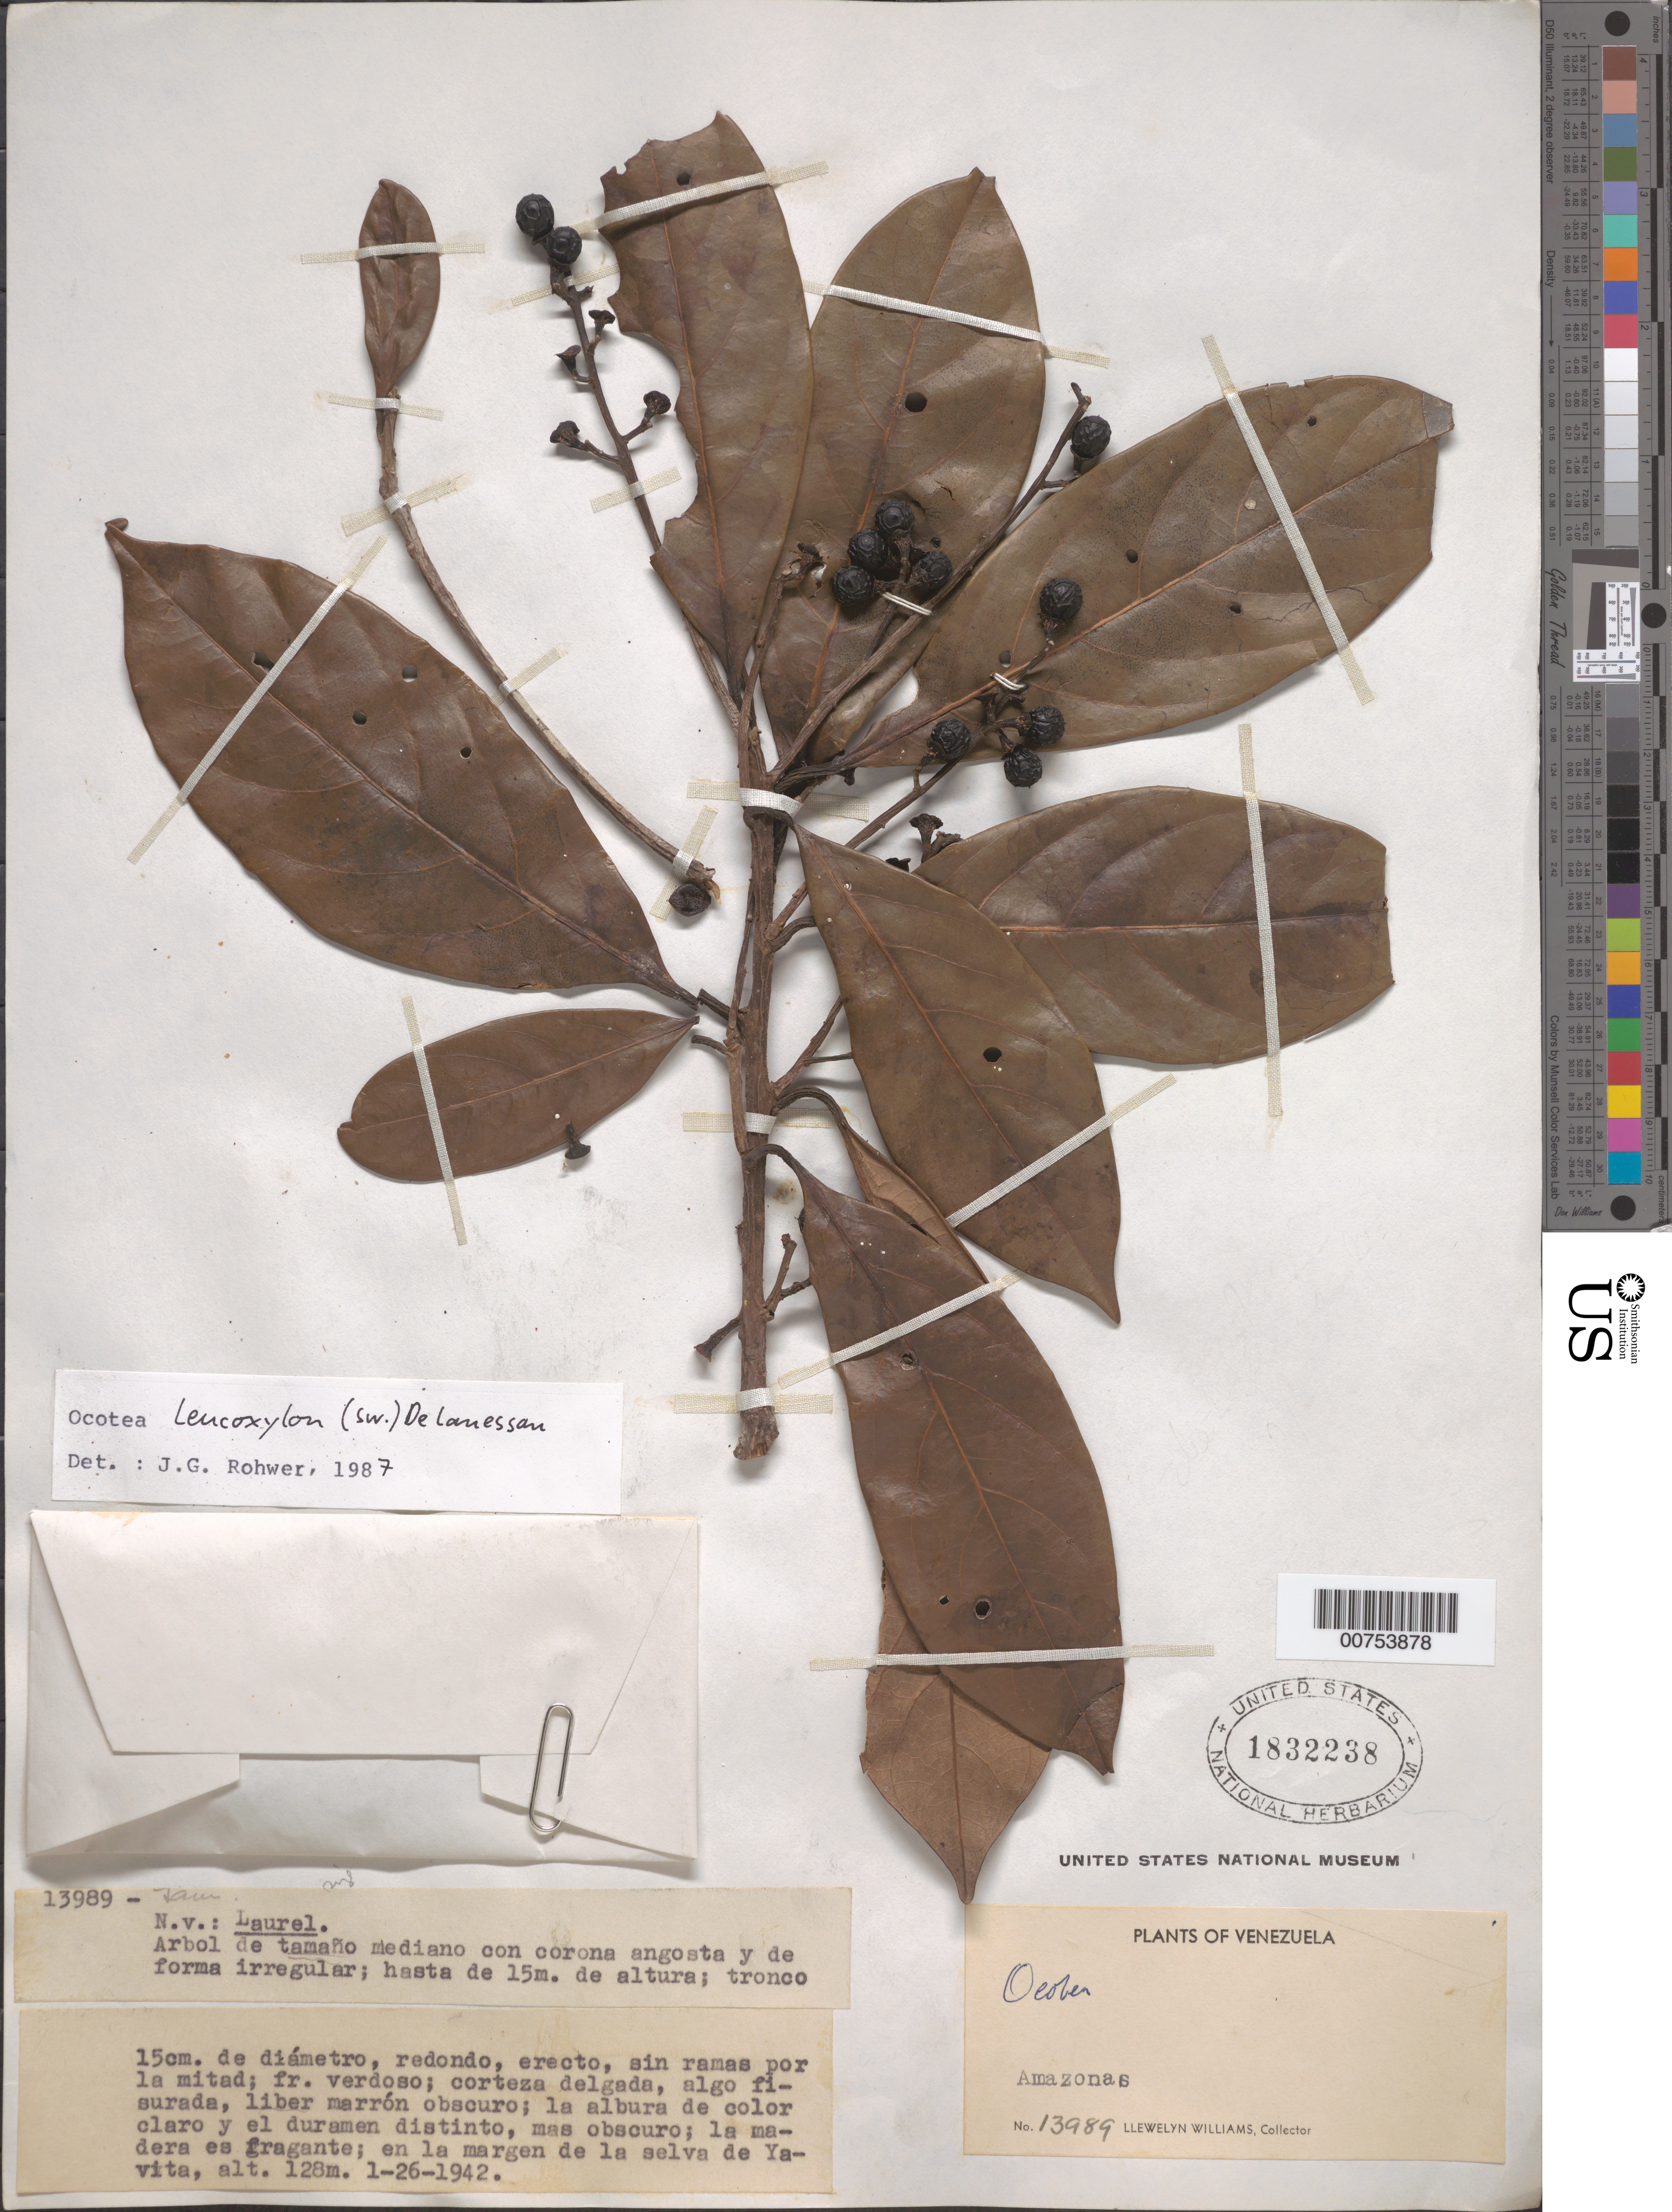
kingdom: Plantae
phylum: Tracheophyta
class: Magnoliopsida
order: Laurales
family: Lauraceae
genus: Ocotea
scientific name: Ocotea leucoxylon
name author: (Sw.) Laness.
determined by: Rohwer, J. G.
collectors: Ll. Williams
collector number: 13989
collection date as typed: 26-Jan-42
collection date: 1942-01-26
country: Venezuela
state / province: Amazonas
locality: Yavita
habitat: Edge of forest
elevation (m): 128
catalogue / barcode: US 1832238